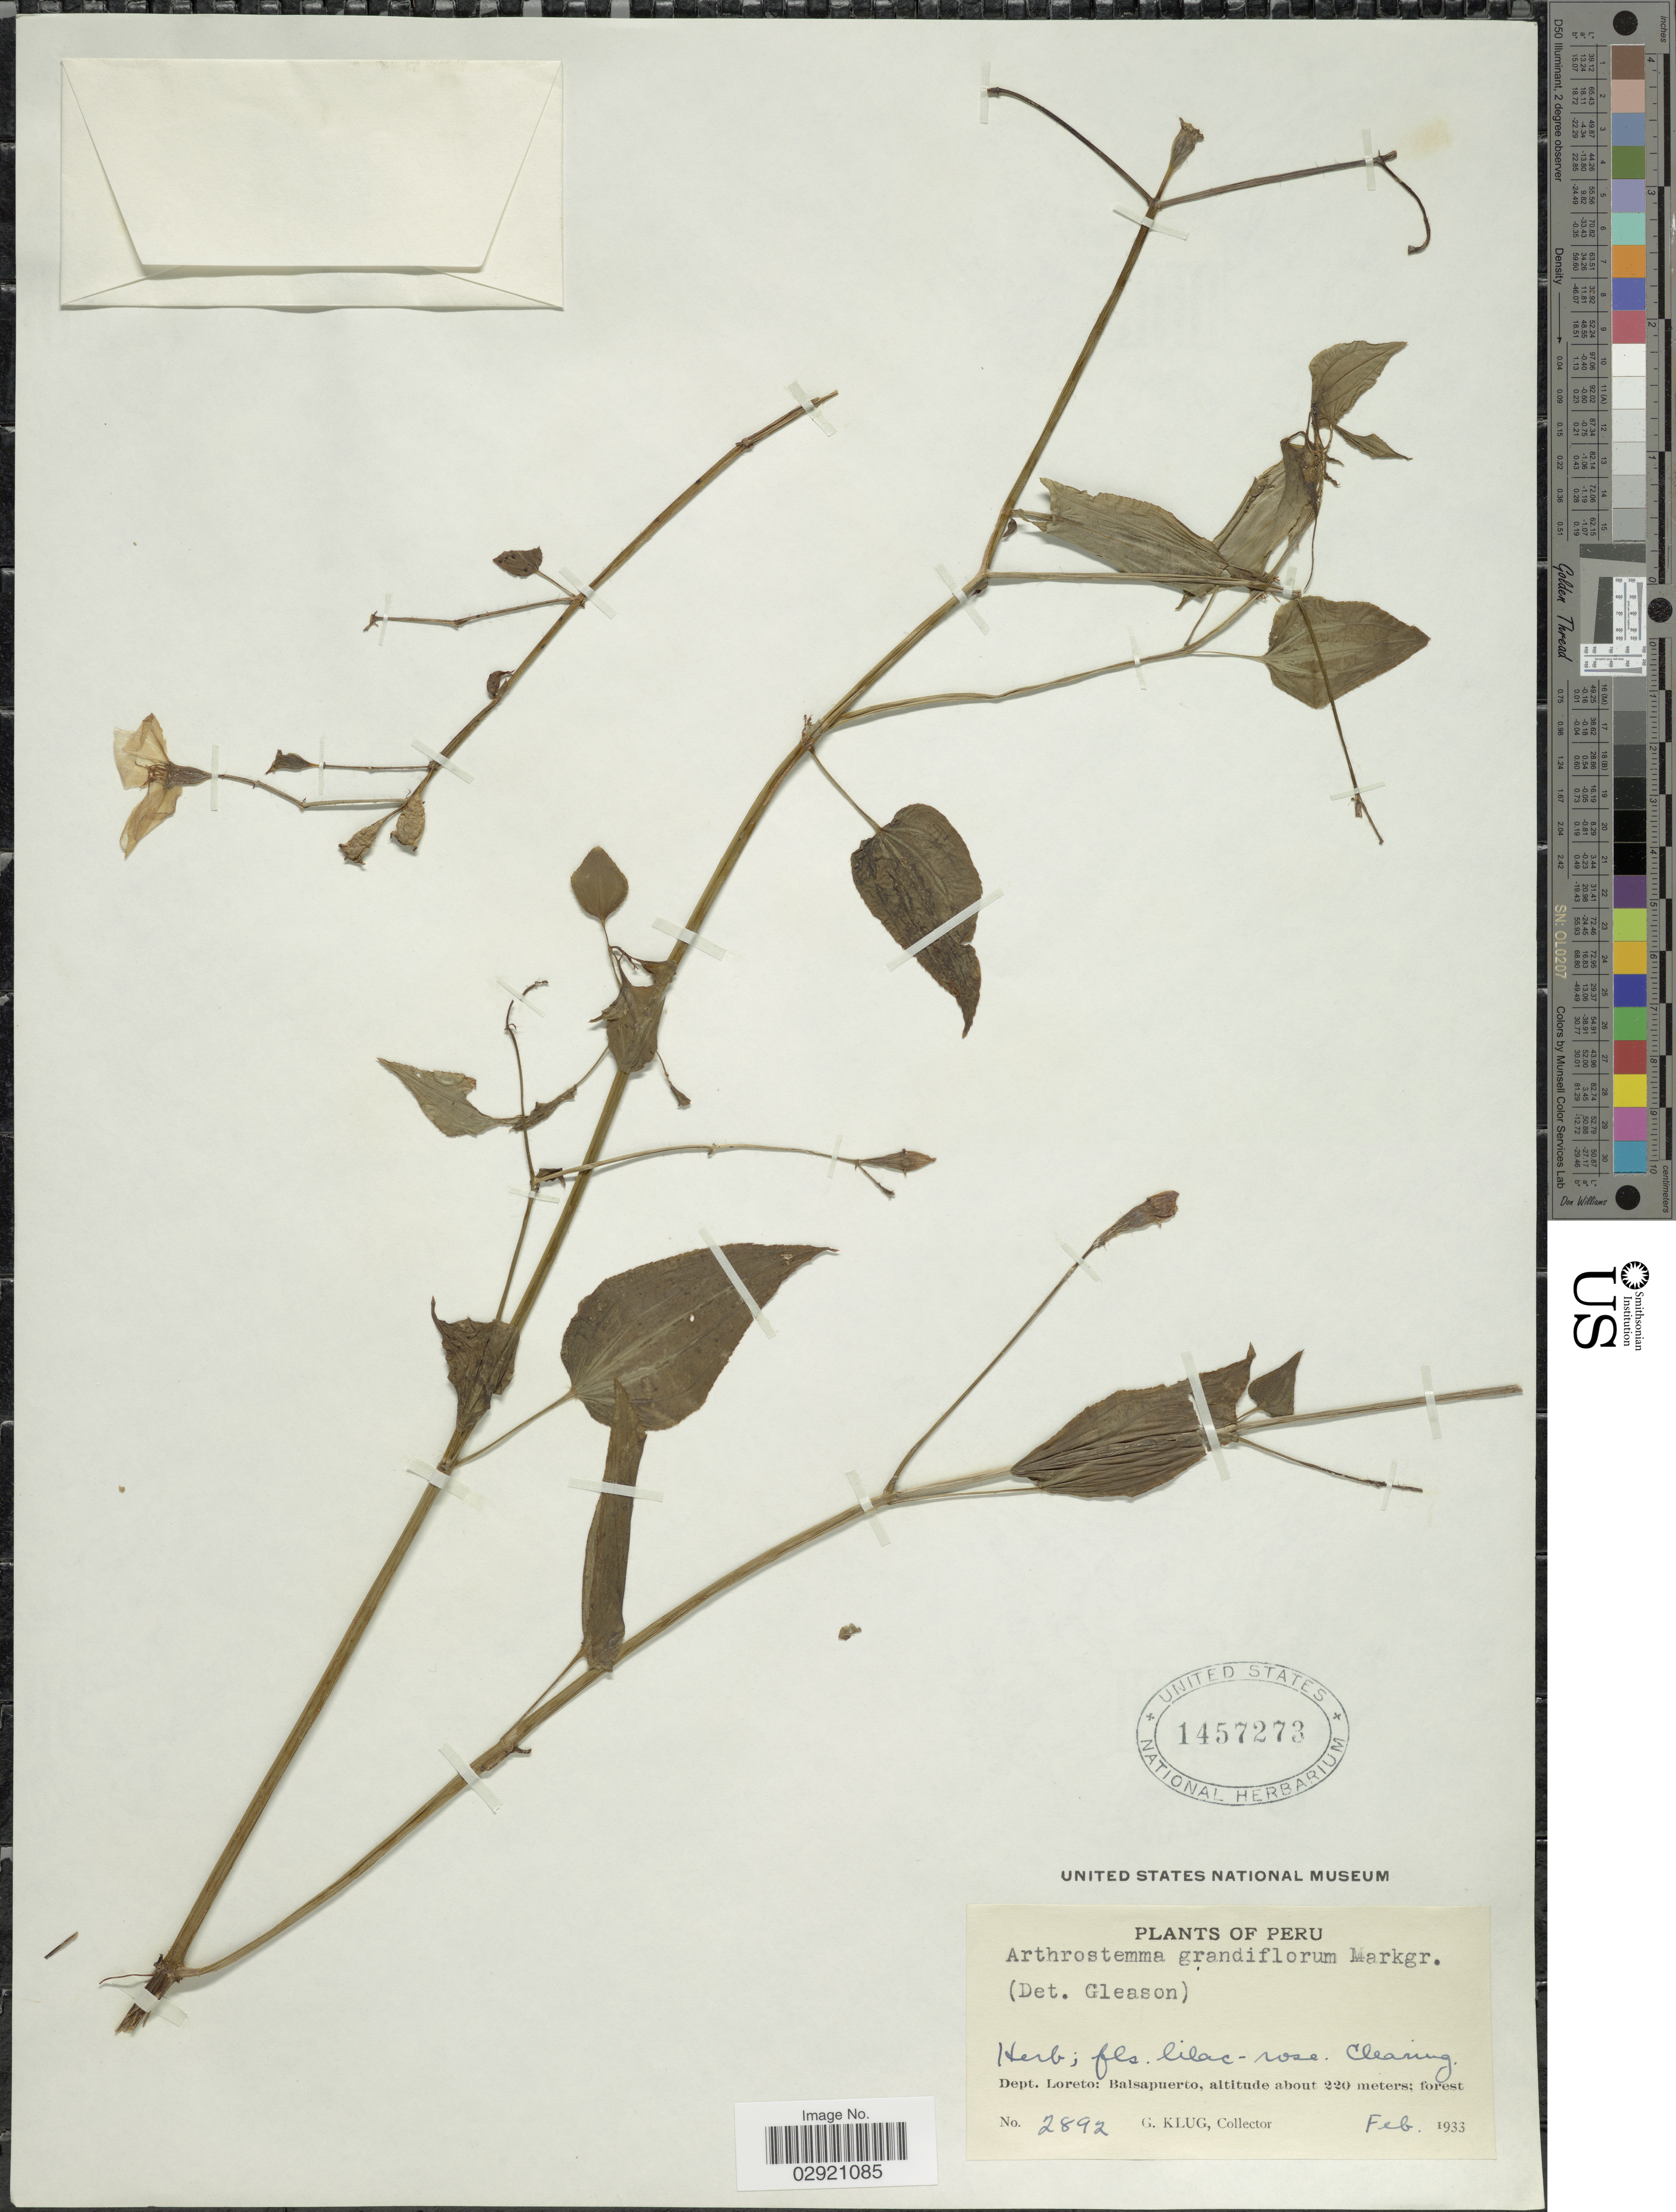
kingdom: Plantae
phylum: Tracheophyta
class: Magnoliopsida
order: Myrtales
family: Melastomataceae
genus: Arthrostemma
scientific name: Arthrostemma ciliatum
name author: Pav. ex D. Don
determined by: Strong, Mark T., (BOT), Smithsonian Institution - National Museum of Natural History (UNITED STATES)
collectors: G. Klug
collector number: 2892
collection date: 1933-02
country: Peru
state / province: Loreto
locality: Dept. Loreto: Balsapuerto.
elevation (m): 220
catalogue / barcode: US 1457273